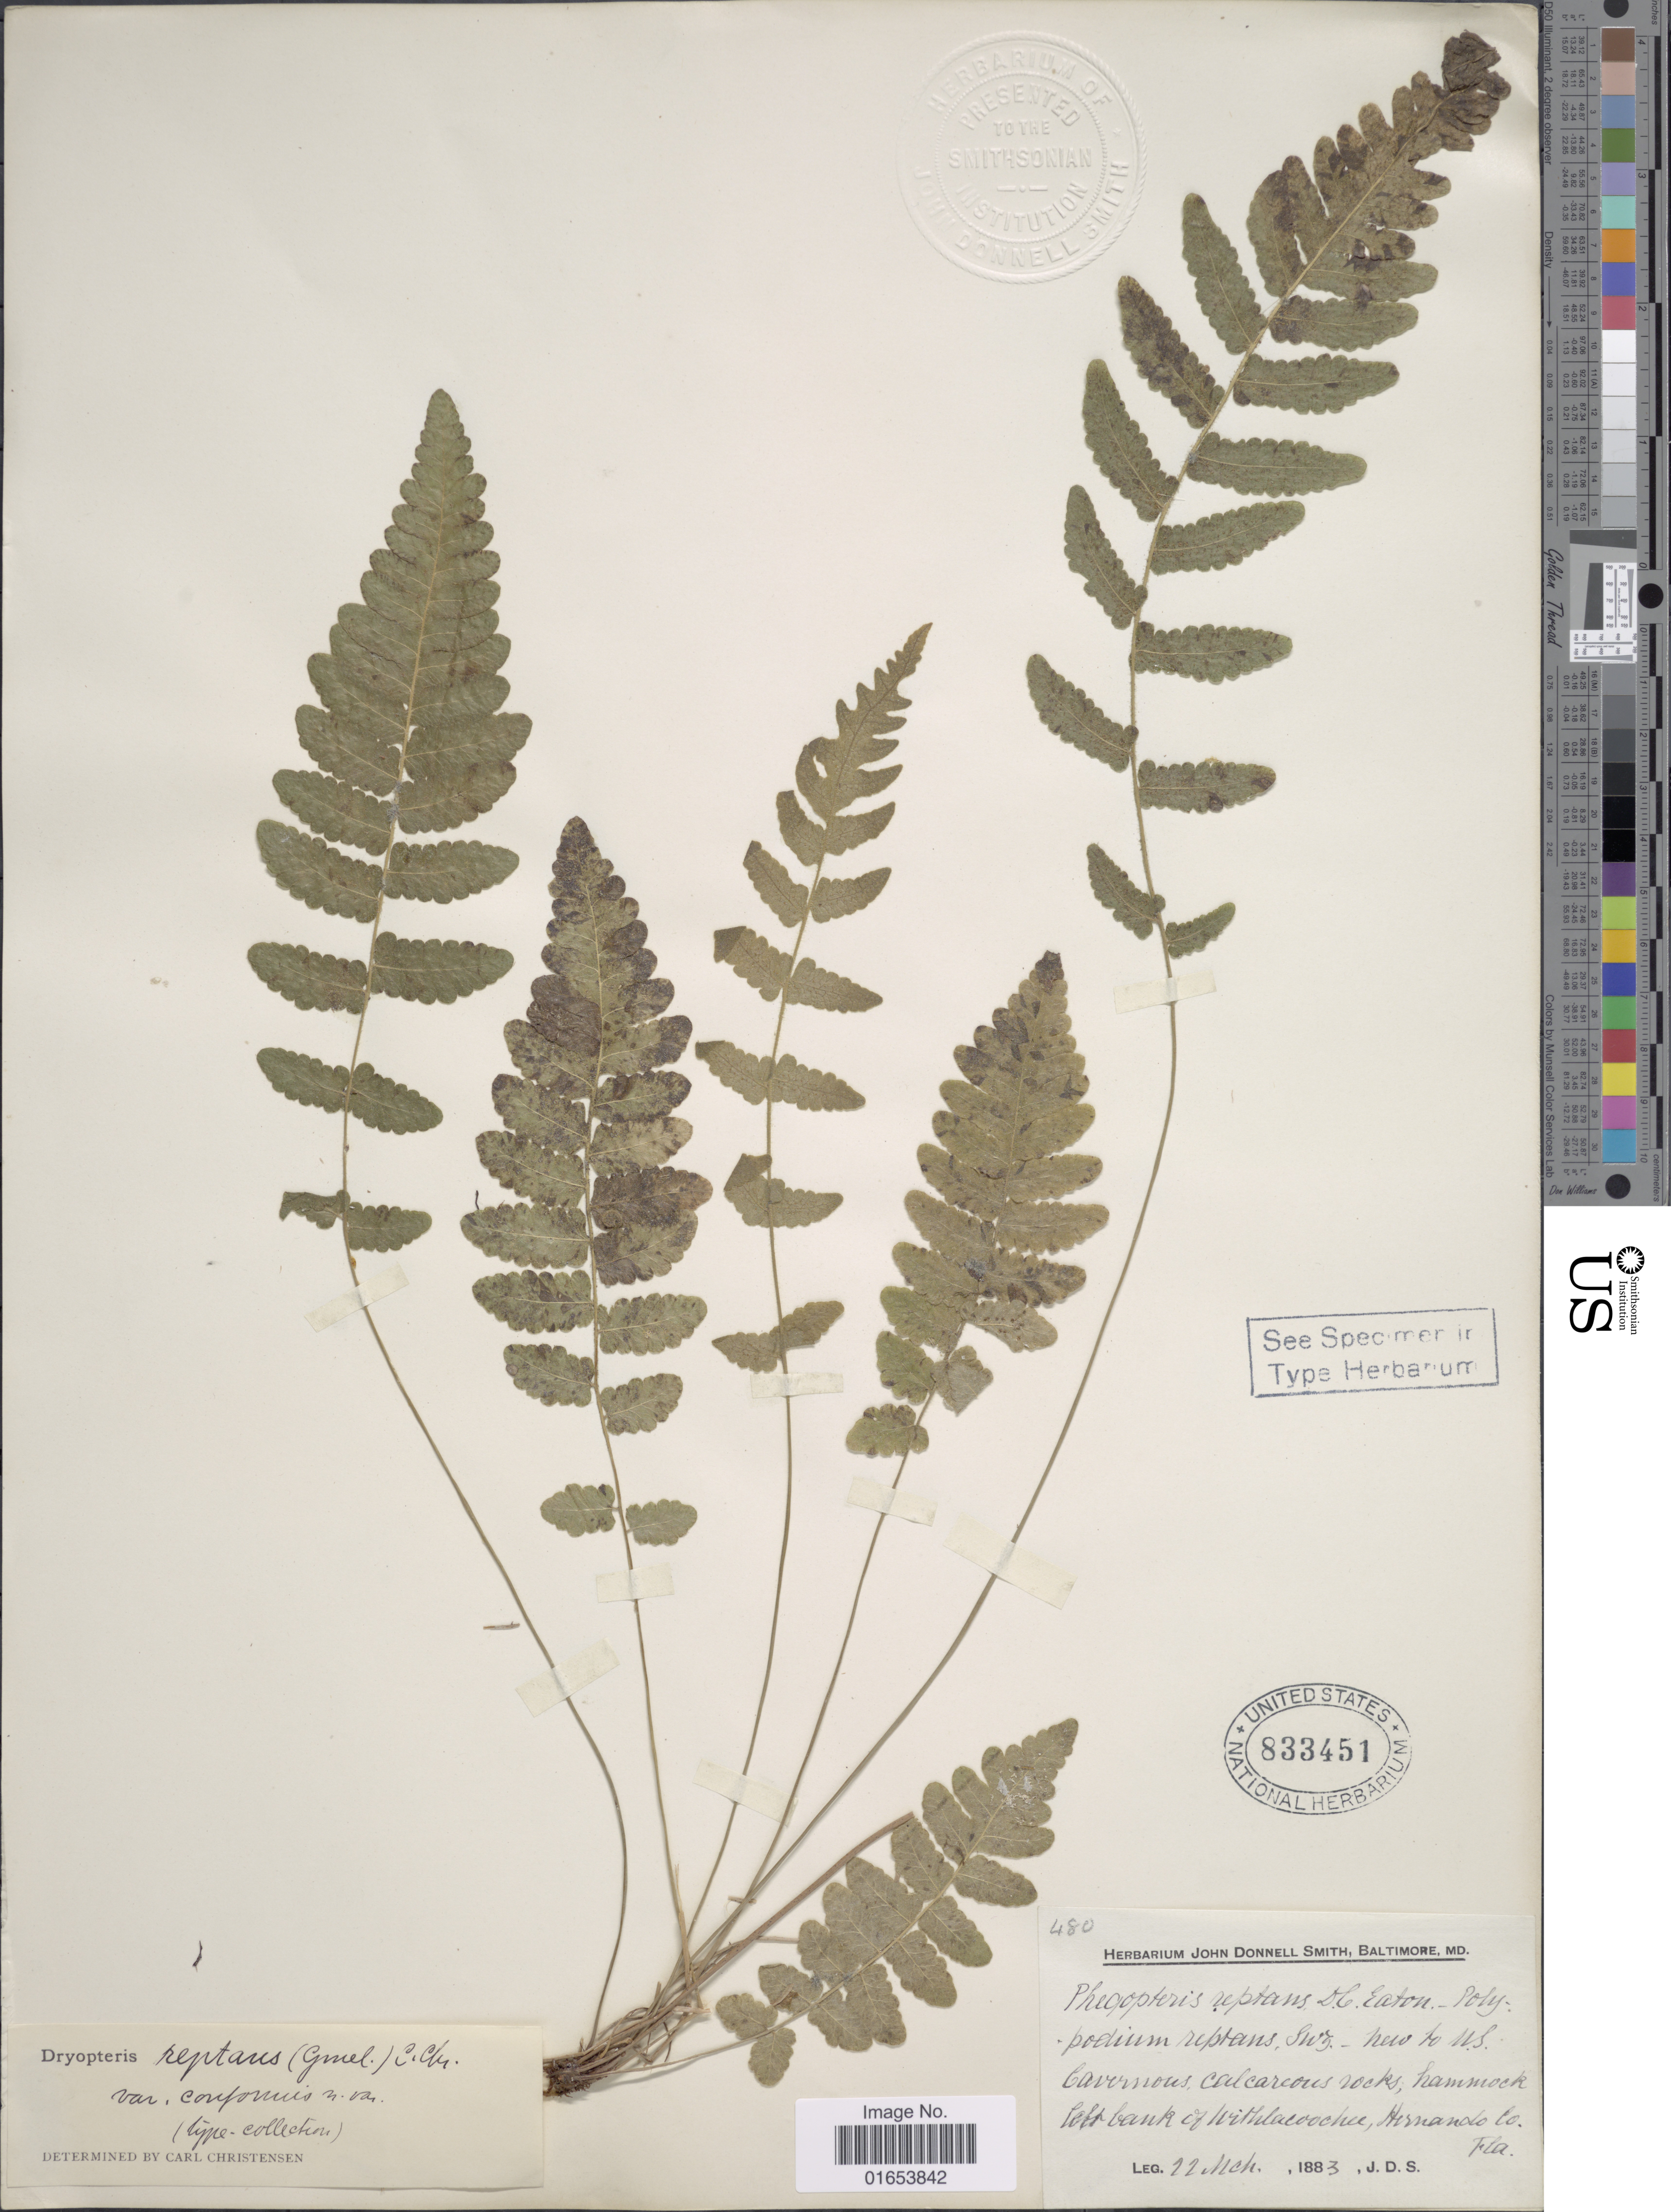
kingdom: Plantae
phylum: Tracheophyta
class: Polypodiopsida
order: Polypodiales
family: Thelypteridaceae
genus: Goniopteris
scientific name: Goniopteris reptans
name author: (J.F. Gmel.) C. Presl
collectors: J. Donnell Smith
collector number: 480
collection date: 1883-03-11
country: United States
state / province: Florida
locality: Hammock left bank of Withlacoochee, Hermando Co.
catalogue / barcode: US 833451